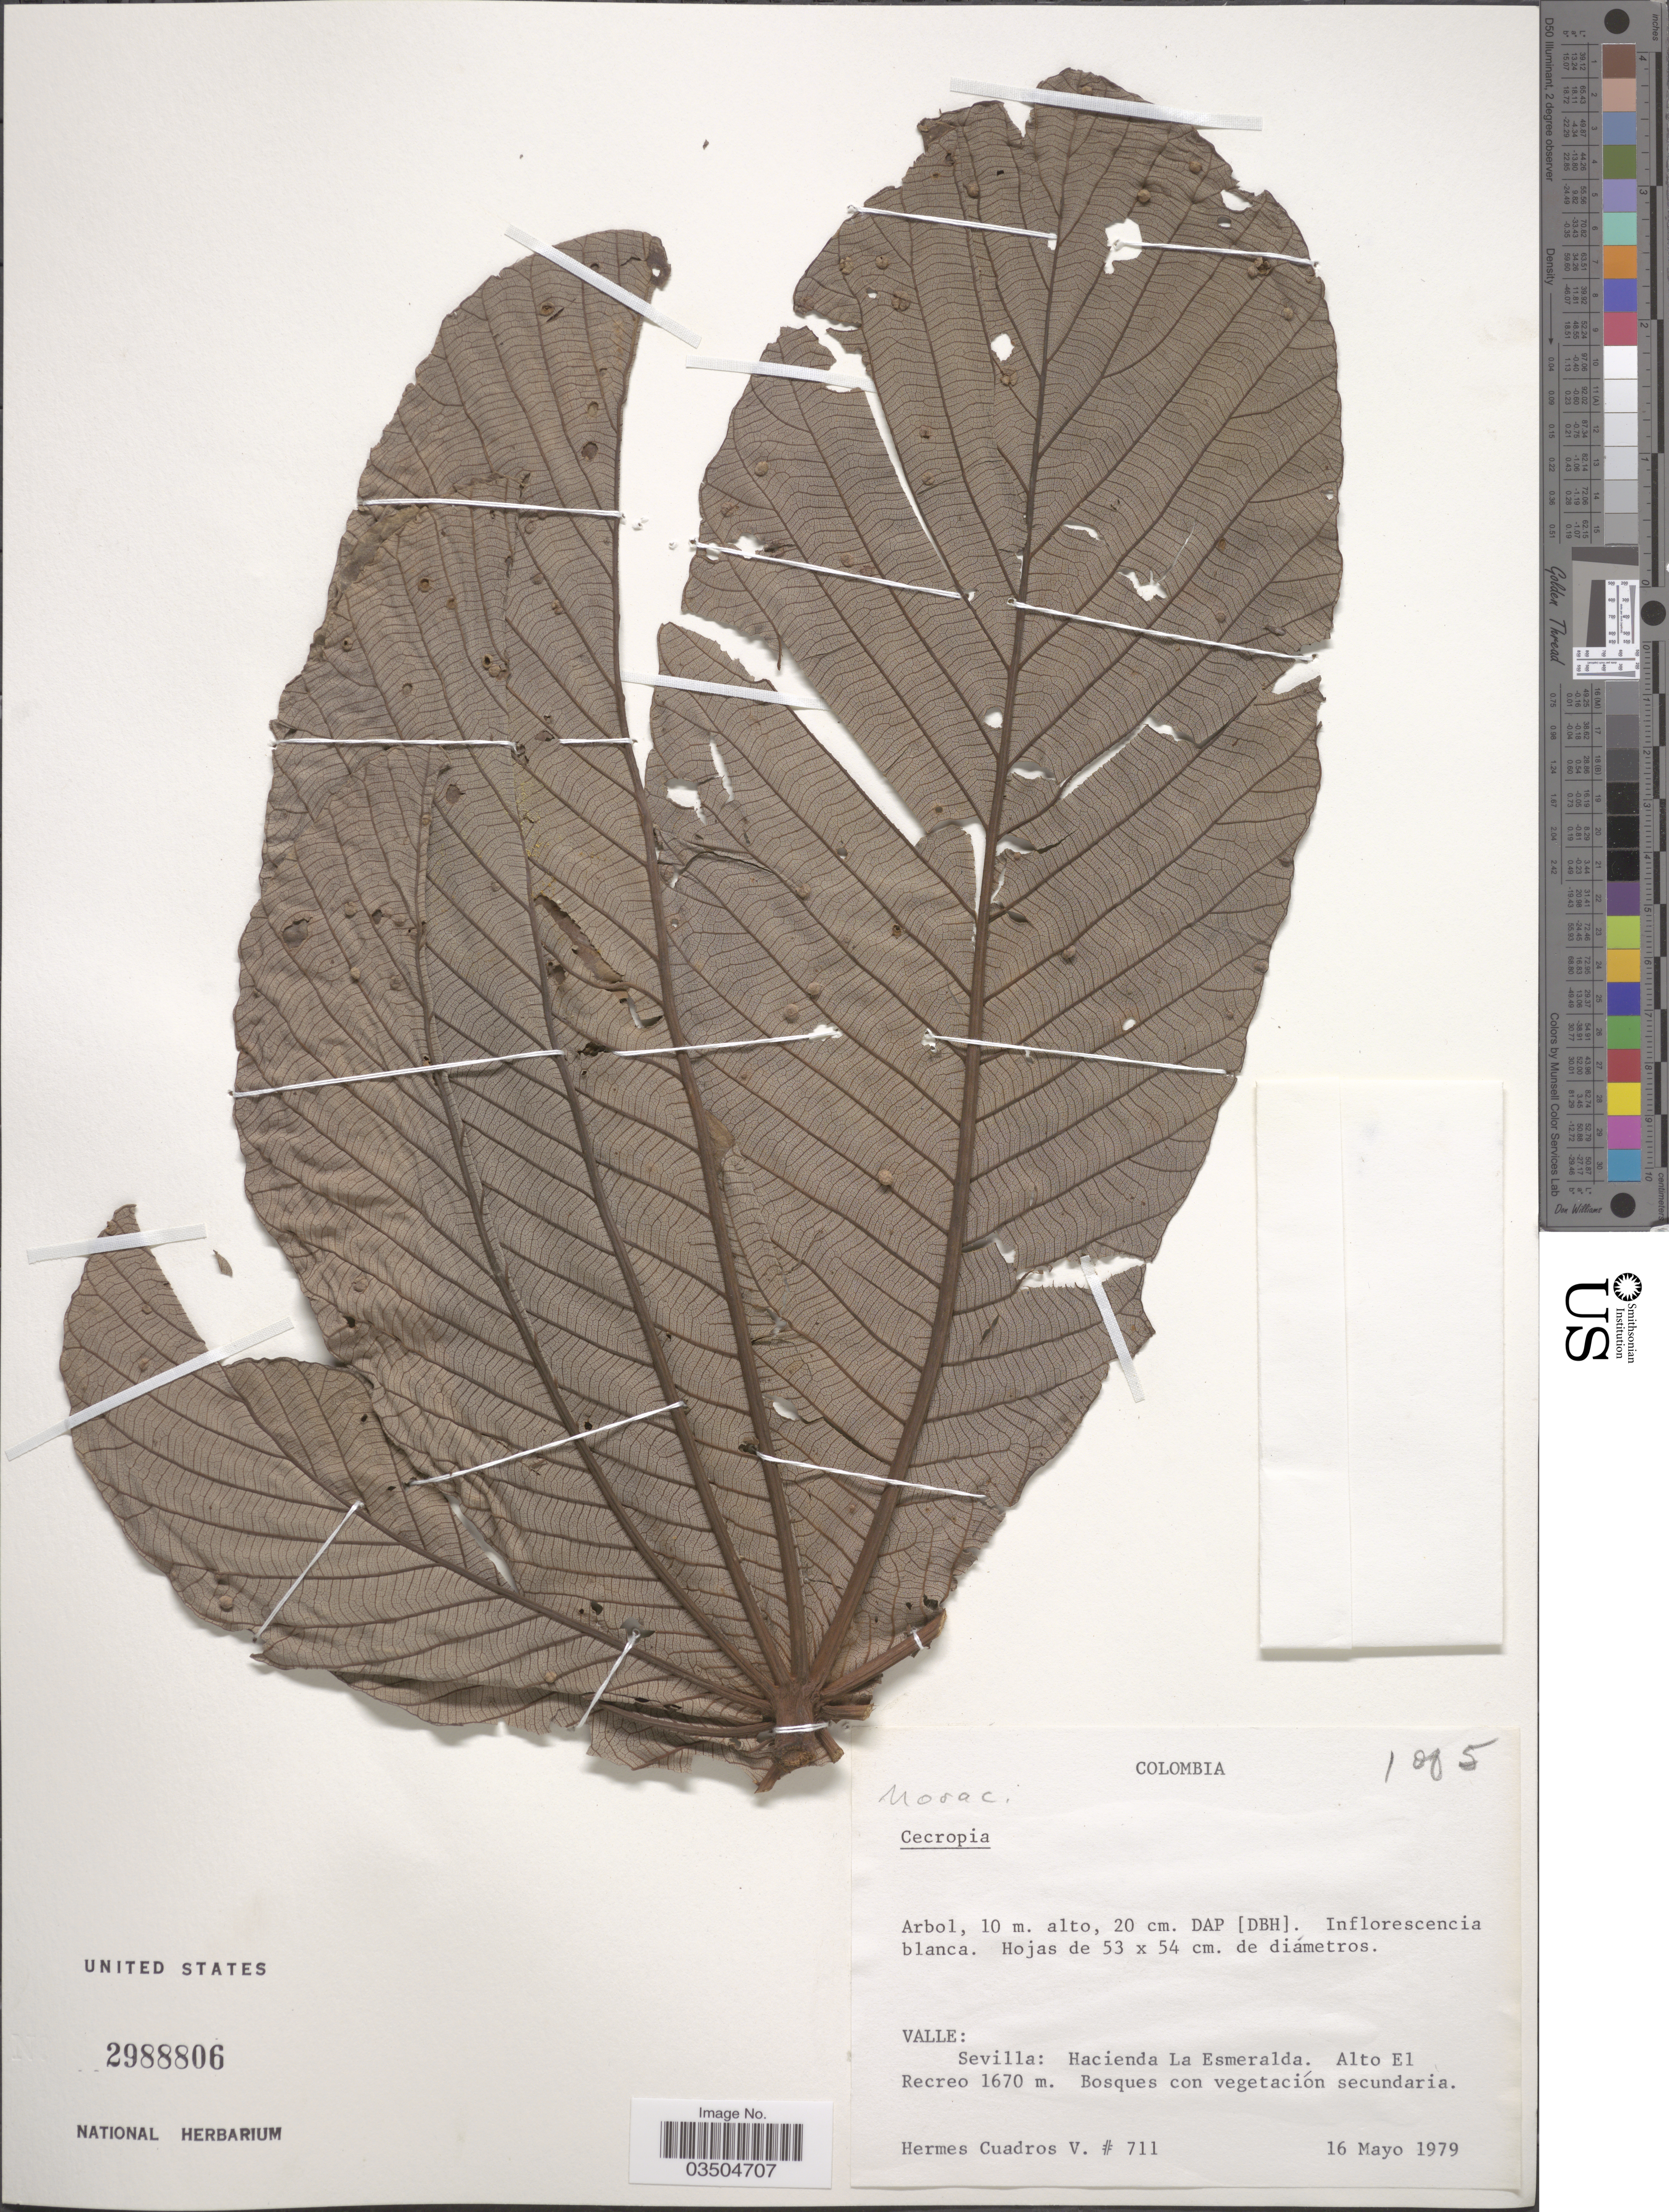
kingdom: Plantae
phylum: Tracheophyta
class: Magnoliopsida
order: Rosales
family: Urticaceae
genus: Cecropia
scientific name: Cecropia sp.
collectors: H. Cuadros V.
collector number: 711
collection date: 1979-05-16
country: Colombia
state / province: Valle del Cauca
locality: Valle: Sevilla: Hacienda La Esmeralda. Alto El Recreo.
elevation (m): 1670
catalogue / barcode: US 2988806